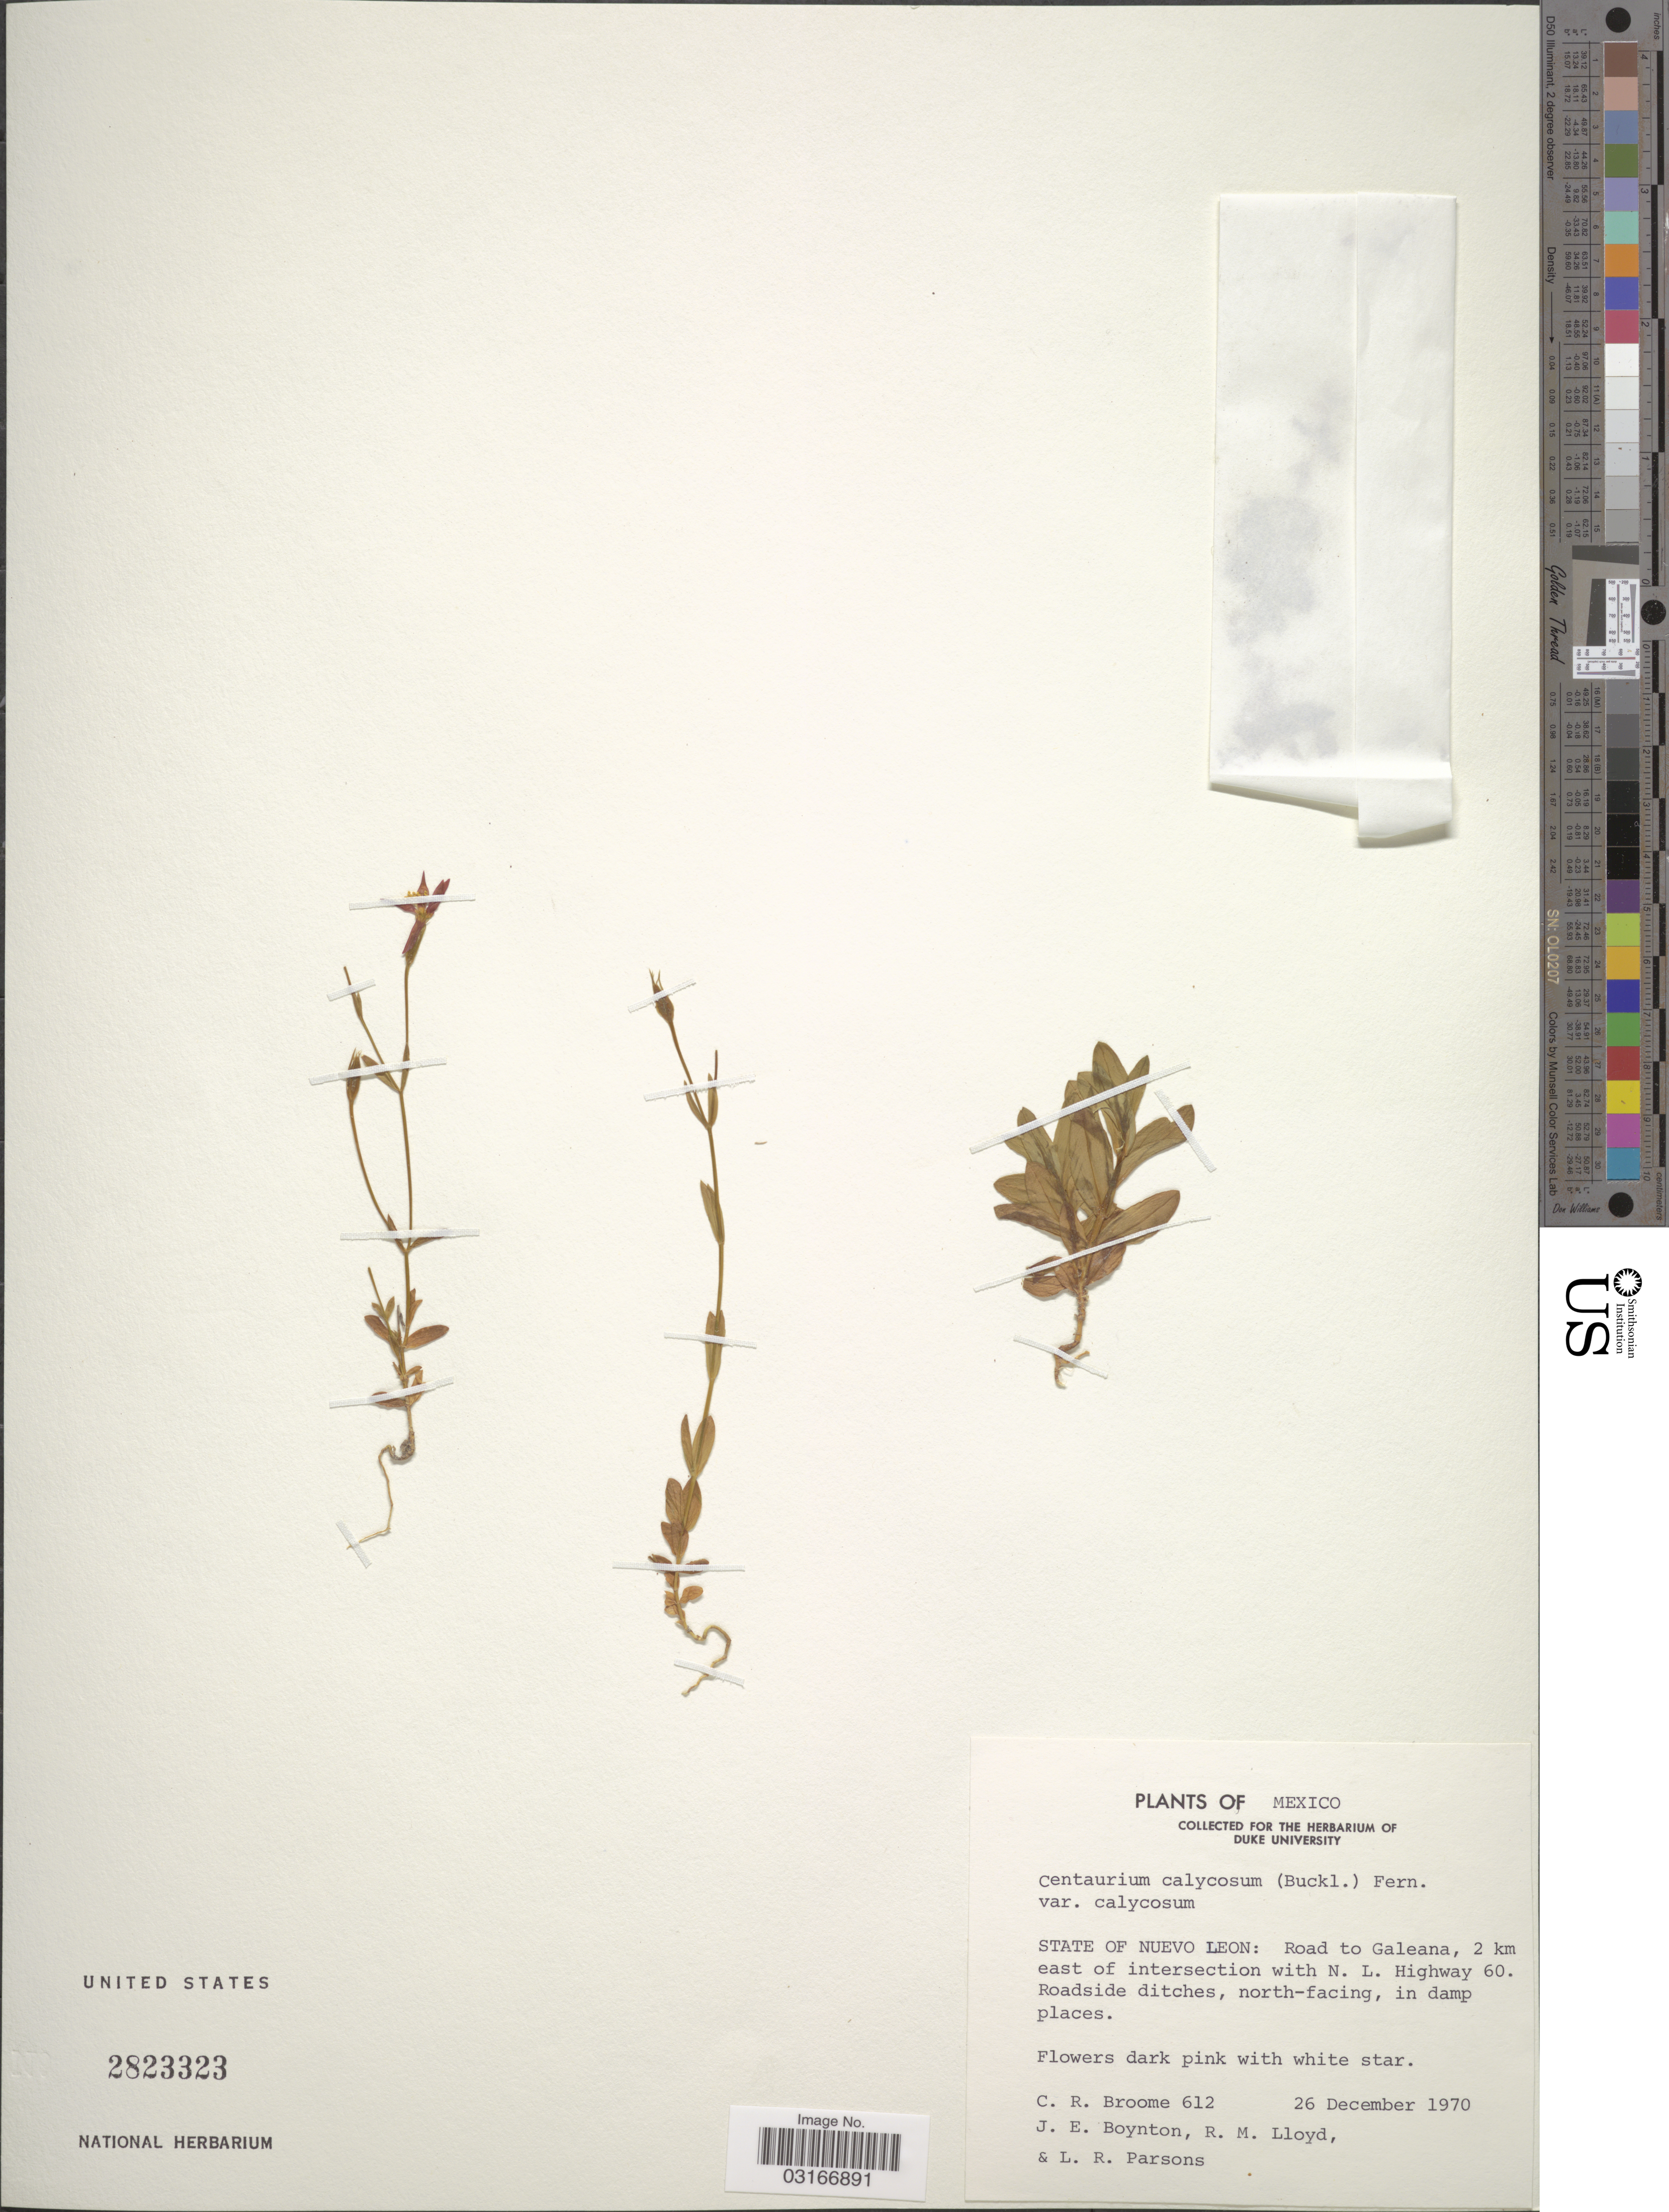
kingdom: Plantae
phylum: Tracheophyta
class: Magnoliopsida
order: Gentianales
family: Gentianaceae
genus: Centaurium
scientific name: Centaurium calycosum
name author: (Buckley) Buckley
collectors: C. R. Broome, J. Boynton, R. M. Lloyd & L. Parsons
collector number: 612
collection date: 1970-12-26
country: Mexico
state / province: Nuevo León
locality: Road to Galeana, 2 km east of intersection with N.L. Highway 60.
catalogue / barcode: US 2823323